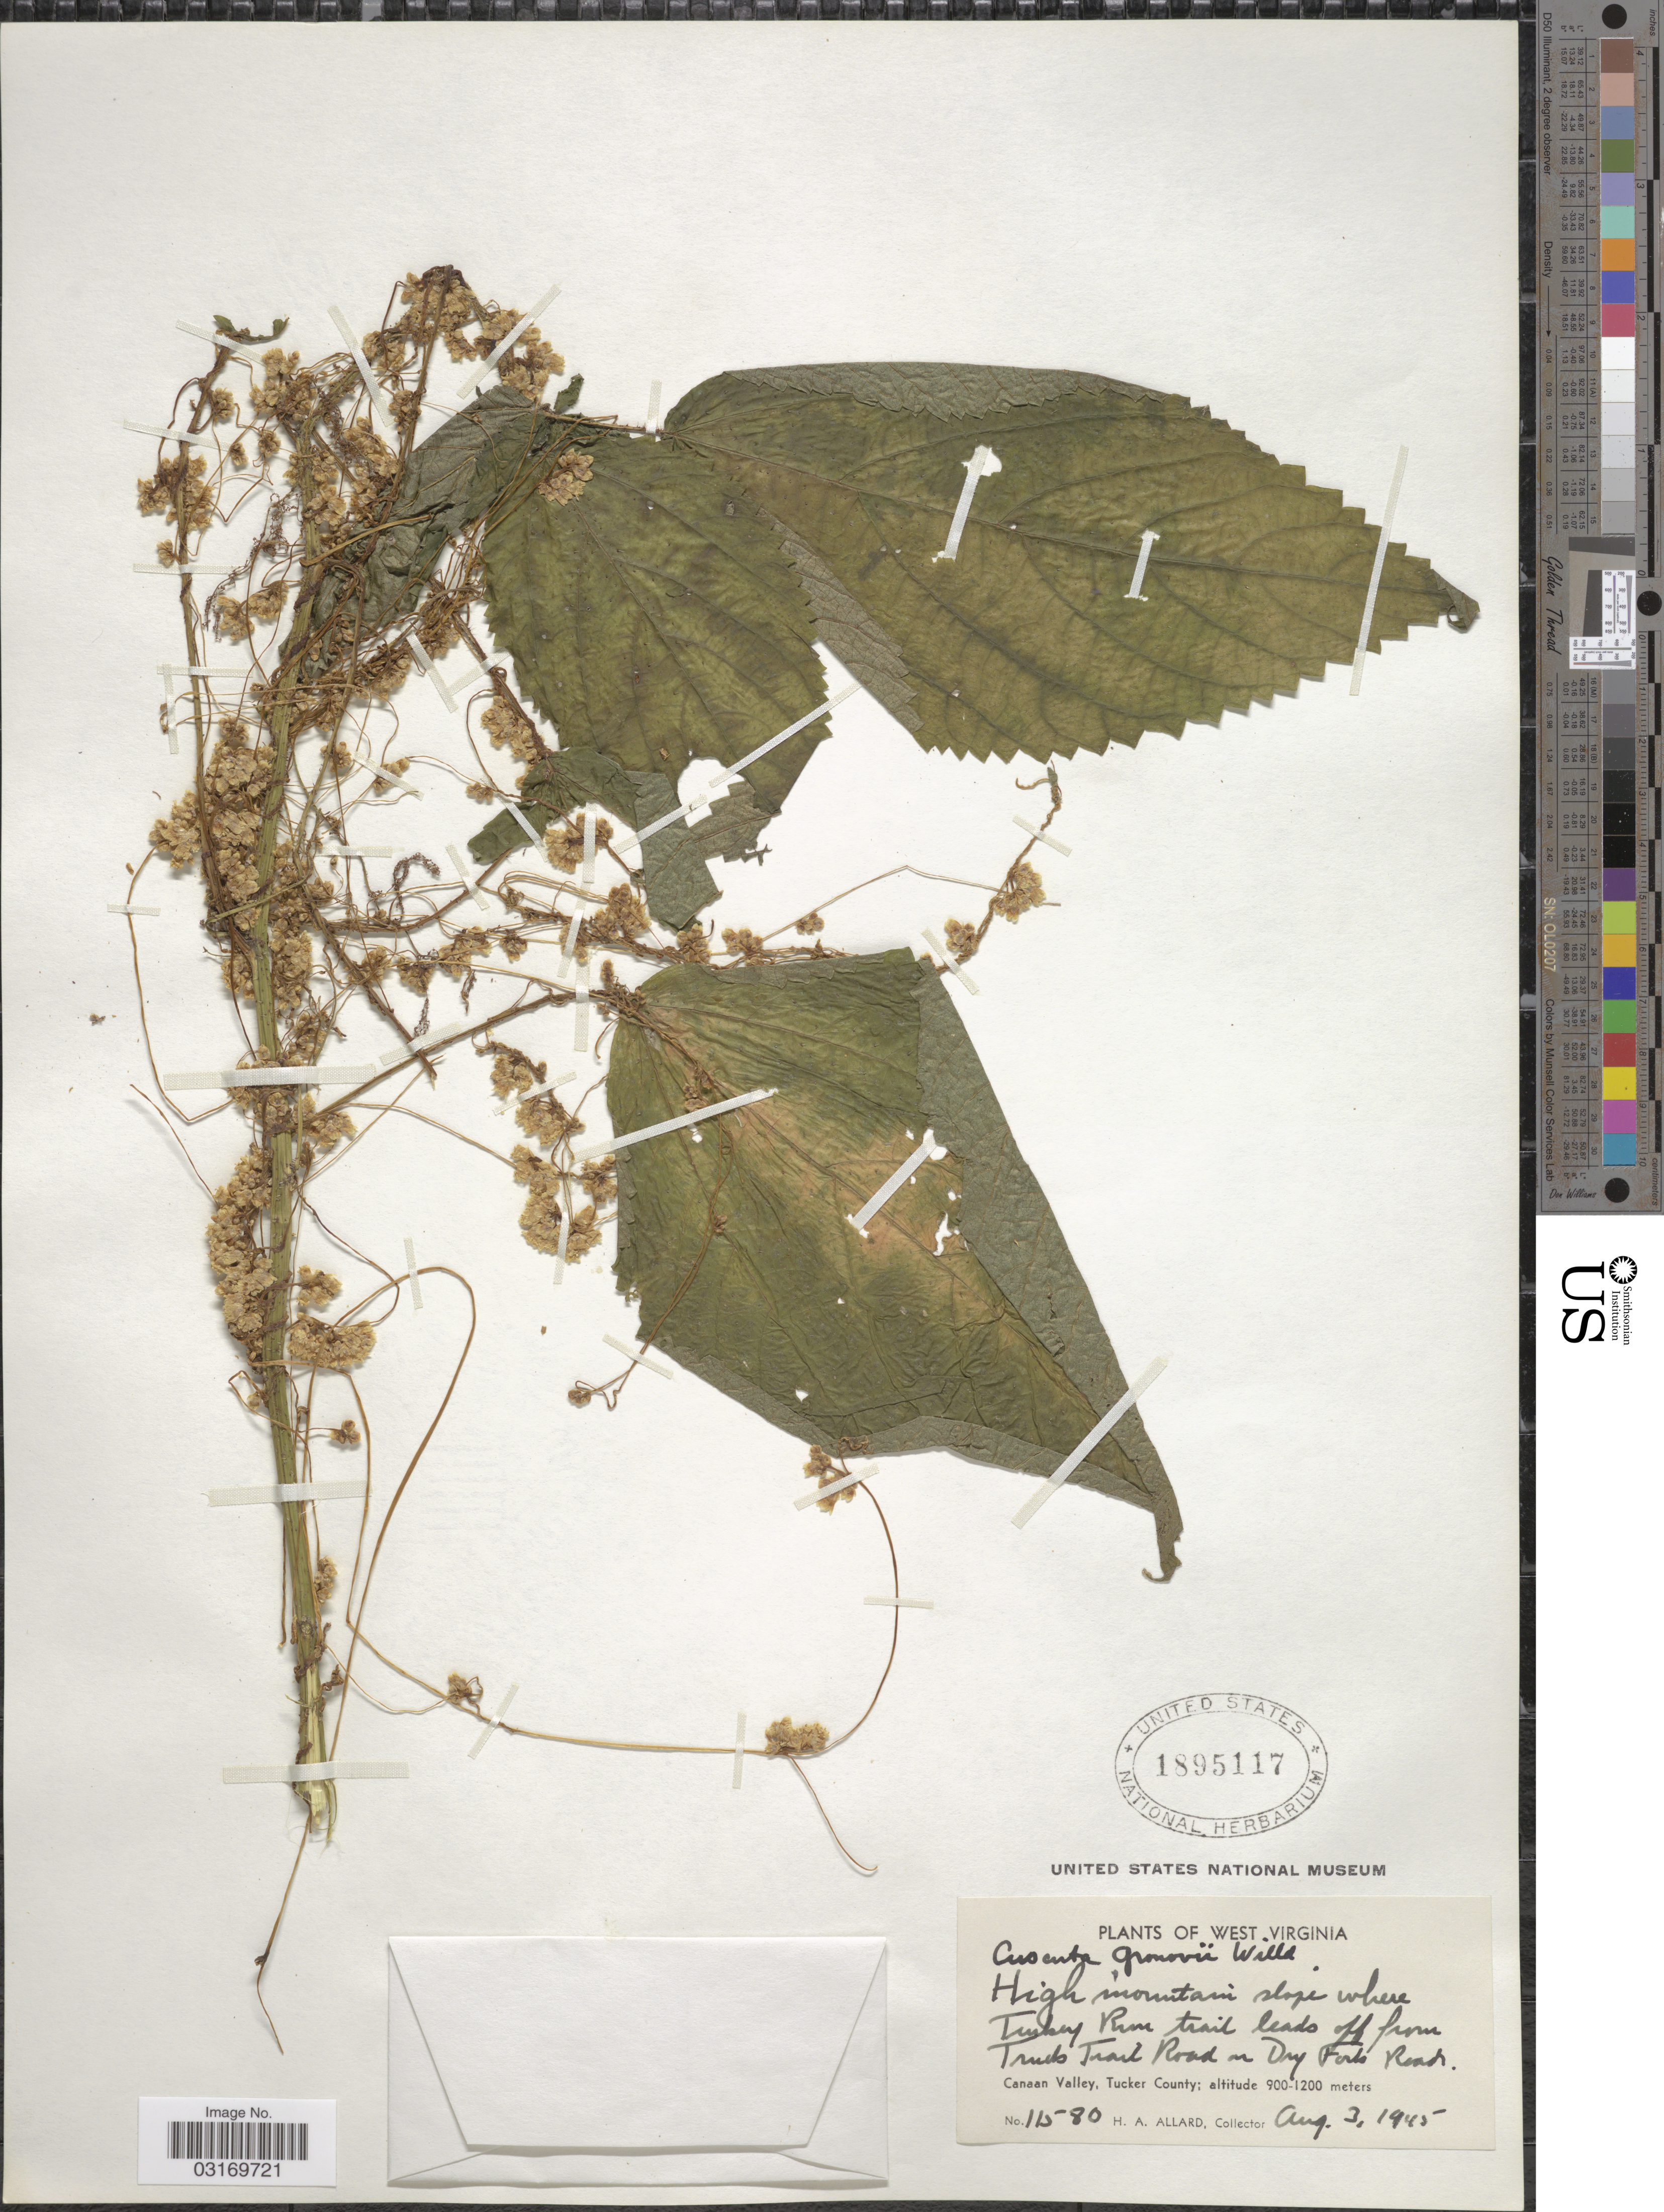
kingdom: Plantae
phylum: Tracheophyta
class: Magnoliopsida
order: Solanales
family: Convolvulaceae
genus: Cuscuta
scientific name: Cuscuta gronovii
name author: Willd. ex Schult.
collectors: H. A. Allard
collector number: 11580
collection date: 1945-08-03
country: United States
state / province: West Virginia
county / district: Tucker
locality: High mountain slope where Turkey Run trail leads off from Truck Trail Road on Dry Fork Roads. Canaan Valley, Tucker County.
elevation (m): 900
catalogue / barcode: US 1895117